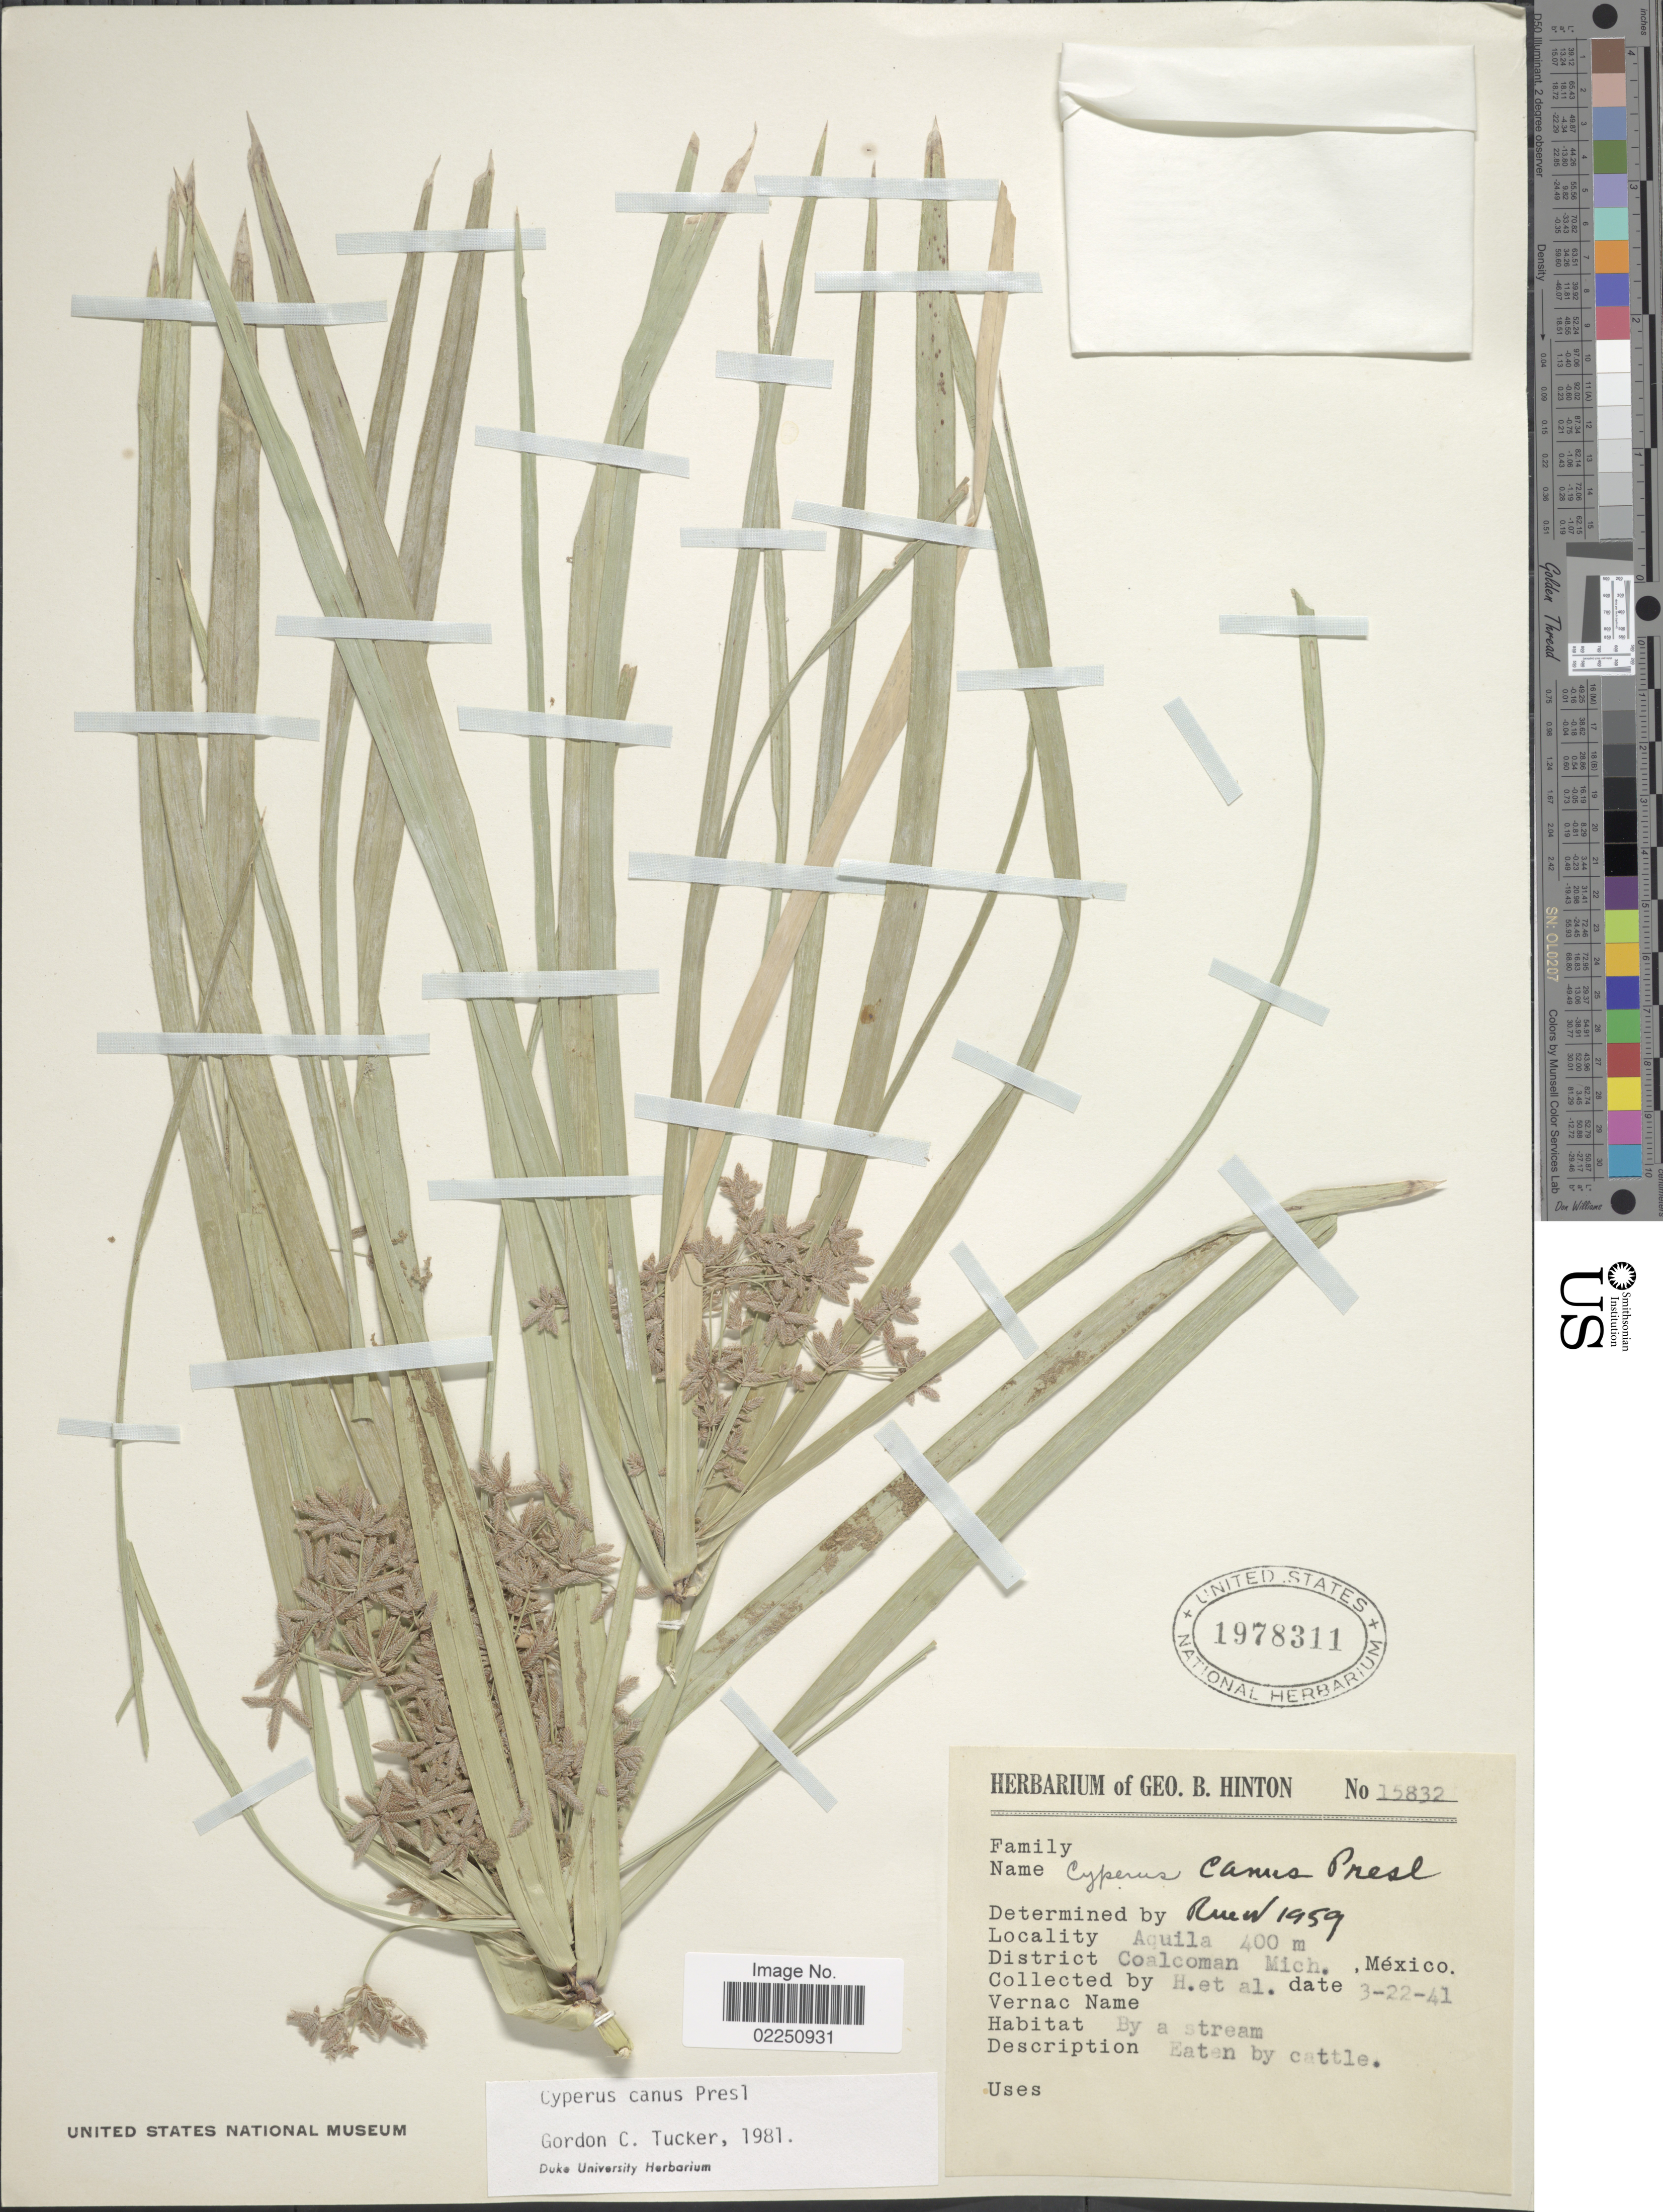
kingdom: Plantae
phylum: Tracheophyta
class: Liliopsida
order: Poales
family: Cyperaceae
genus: Cyperus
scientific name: Cyperus canus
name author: J. Presl & C. Presl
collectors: G. B. Hinton & et al.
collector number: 15832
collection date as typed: Transcribed d/m/y: 22/3/41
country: Mexico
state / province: Michoacán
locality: Aquila. District Coalcoman Mich.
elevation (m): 400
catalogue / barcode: US 1978311